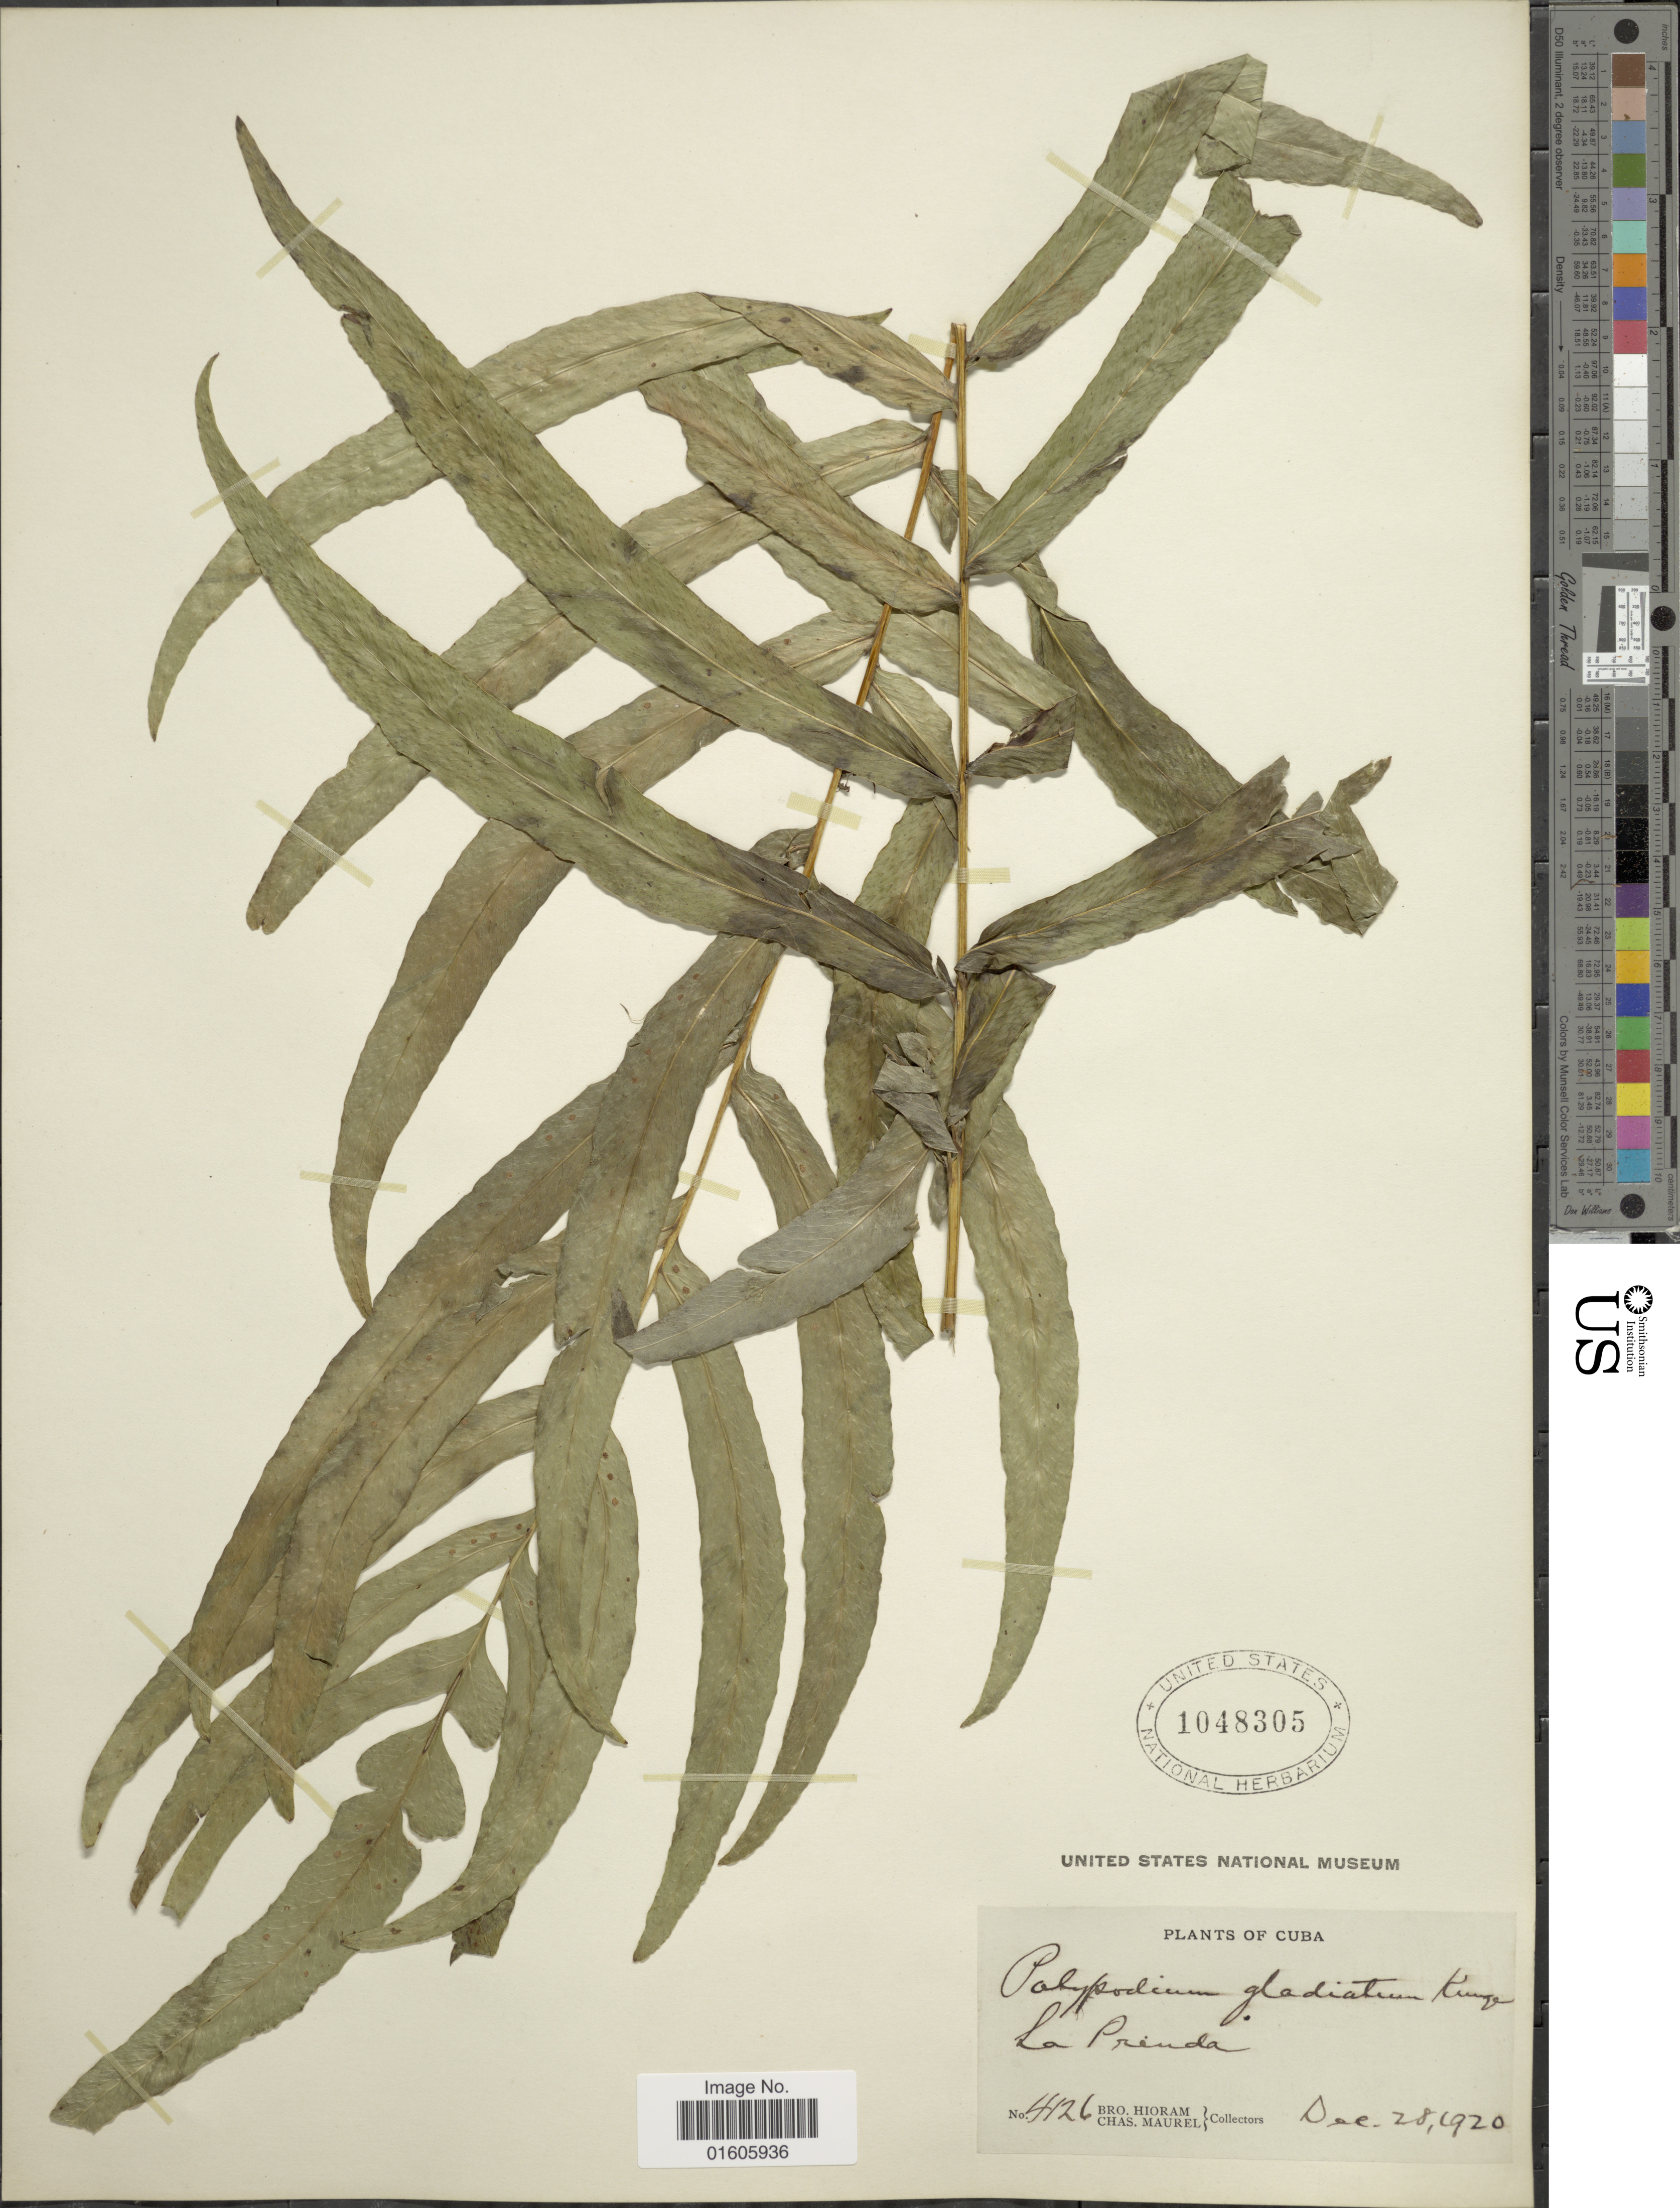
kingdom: Plantae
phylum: Tracheophyta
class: Polypodiopsida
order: Polypodiales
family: Polypodiaceae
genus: Serpocaulon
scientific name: Serpocaulon triseriale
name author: (Sw.) A.R. Sm.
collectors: Bro. Hioram & C. Maurel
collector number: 4126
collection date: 1920-12-28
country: Cuba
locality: La Prenda.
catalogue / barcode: US 1048305